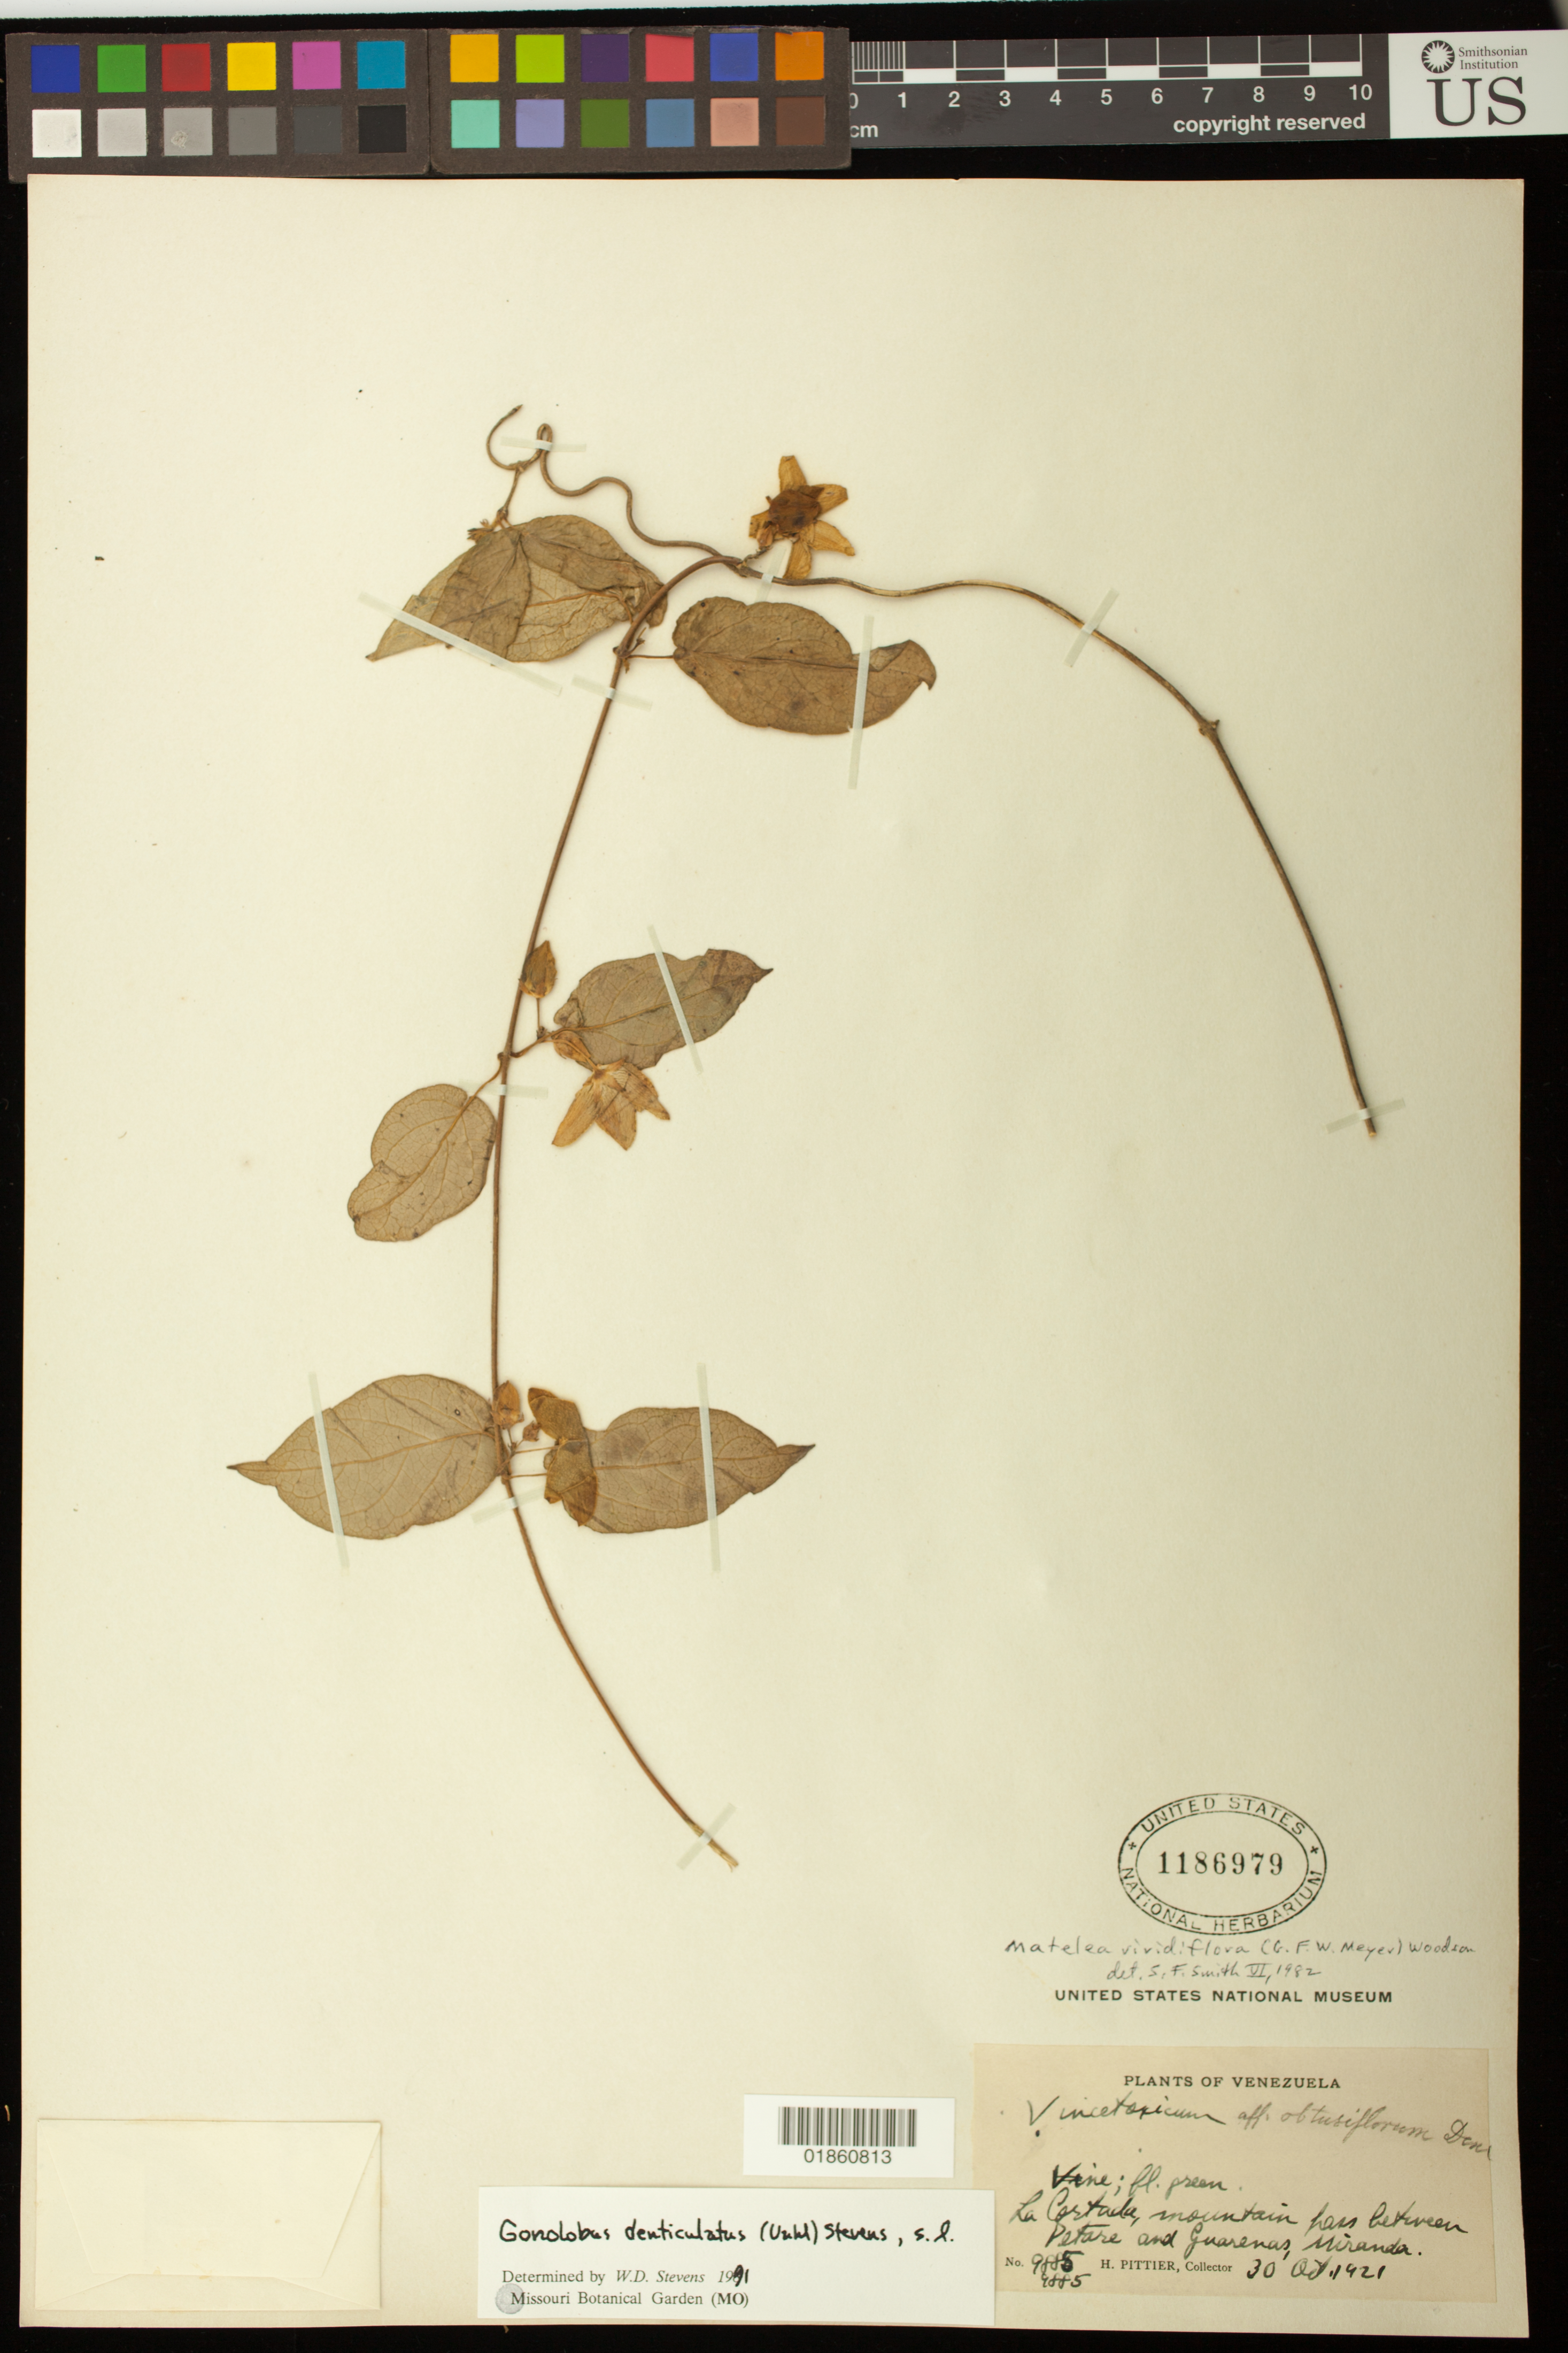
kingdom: Plantae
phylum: Tracheophyta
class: Magnoliopsida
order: Gentianales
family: Apocynaceae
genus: Gonolobus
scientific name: Gonolobus denticulatus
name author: (Vahl) W.D. Stevens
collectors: H. F. Pittier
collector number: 9885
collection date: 1921-10-30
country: Venezuela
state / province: Miranda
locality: La Cortada mountain pass between Petare and Guarenas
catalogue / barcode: US 1186979